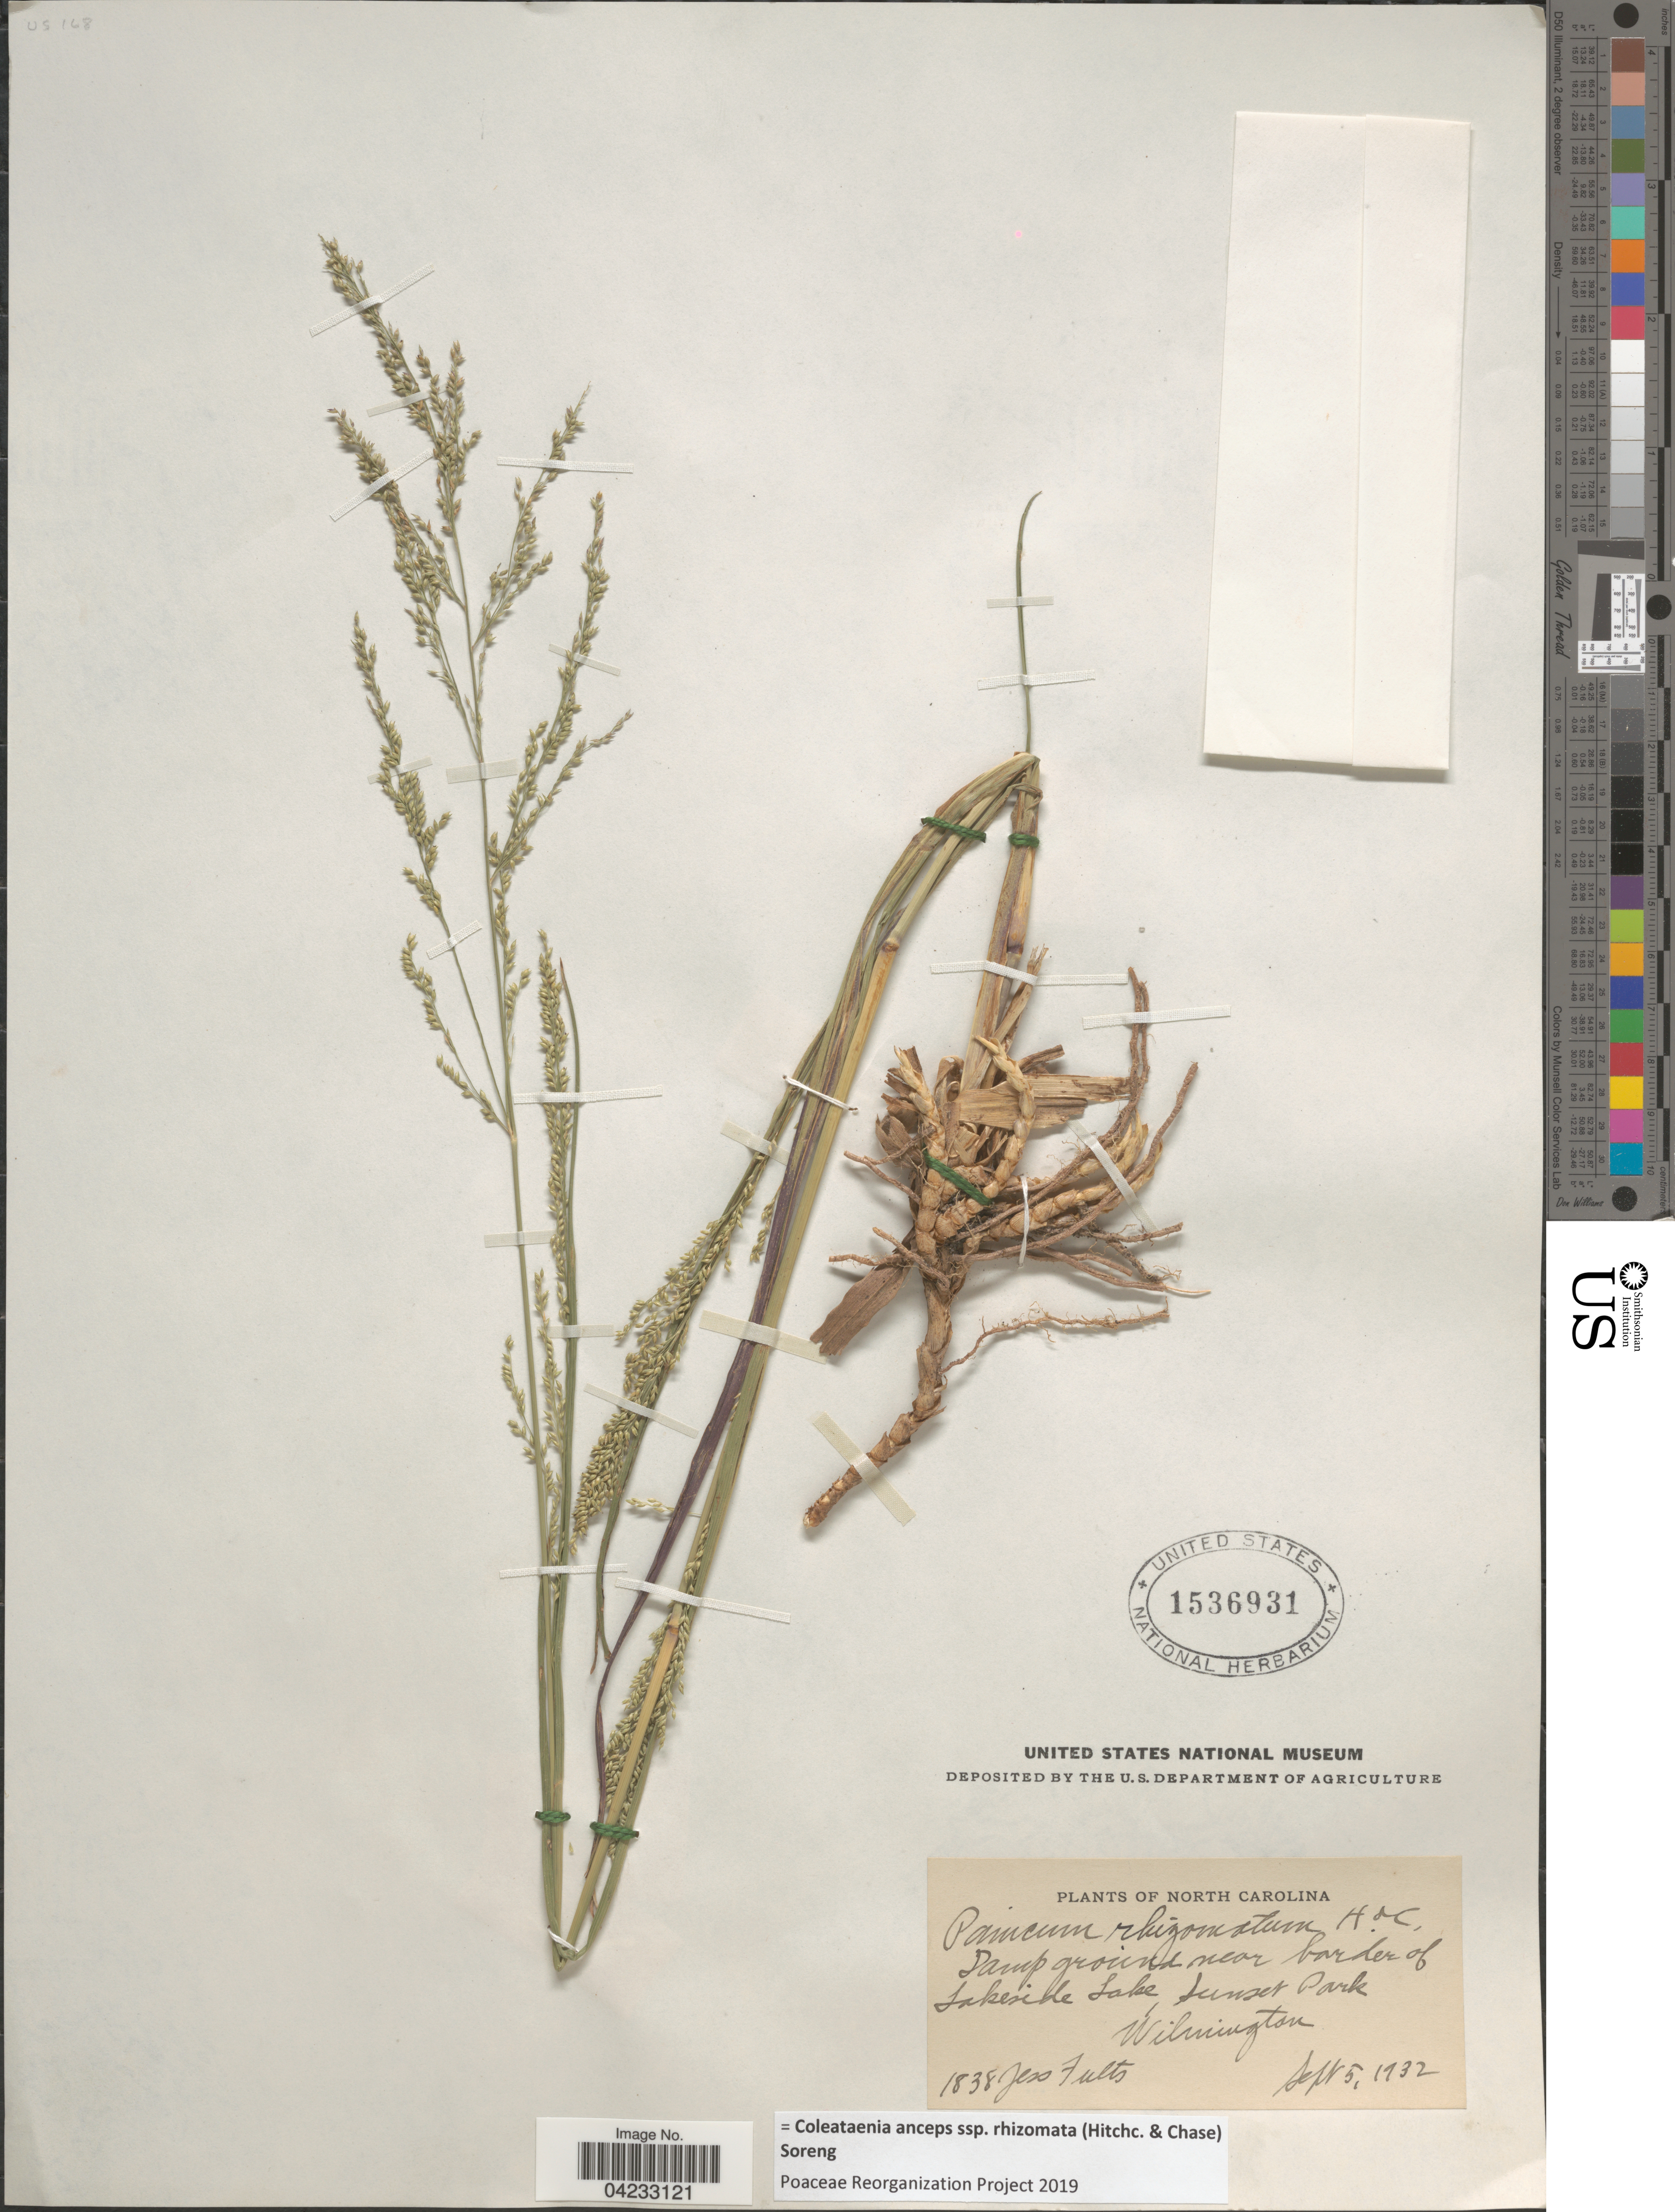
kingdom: Plantae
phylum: Tracheophyta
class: Liliopsida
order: Poales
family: Poaceae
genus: Coleataenia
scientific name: Coleataenia anceps subsp. rhizomata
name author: (Hitchc. & Chase) Soreng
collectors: J. Fults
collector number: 1838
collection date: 1932-09-05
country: United States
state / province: North Carolina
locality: Near border of Lakeside Lake Sunset Park. Wilmington.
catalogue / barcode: US 1536931